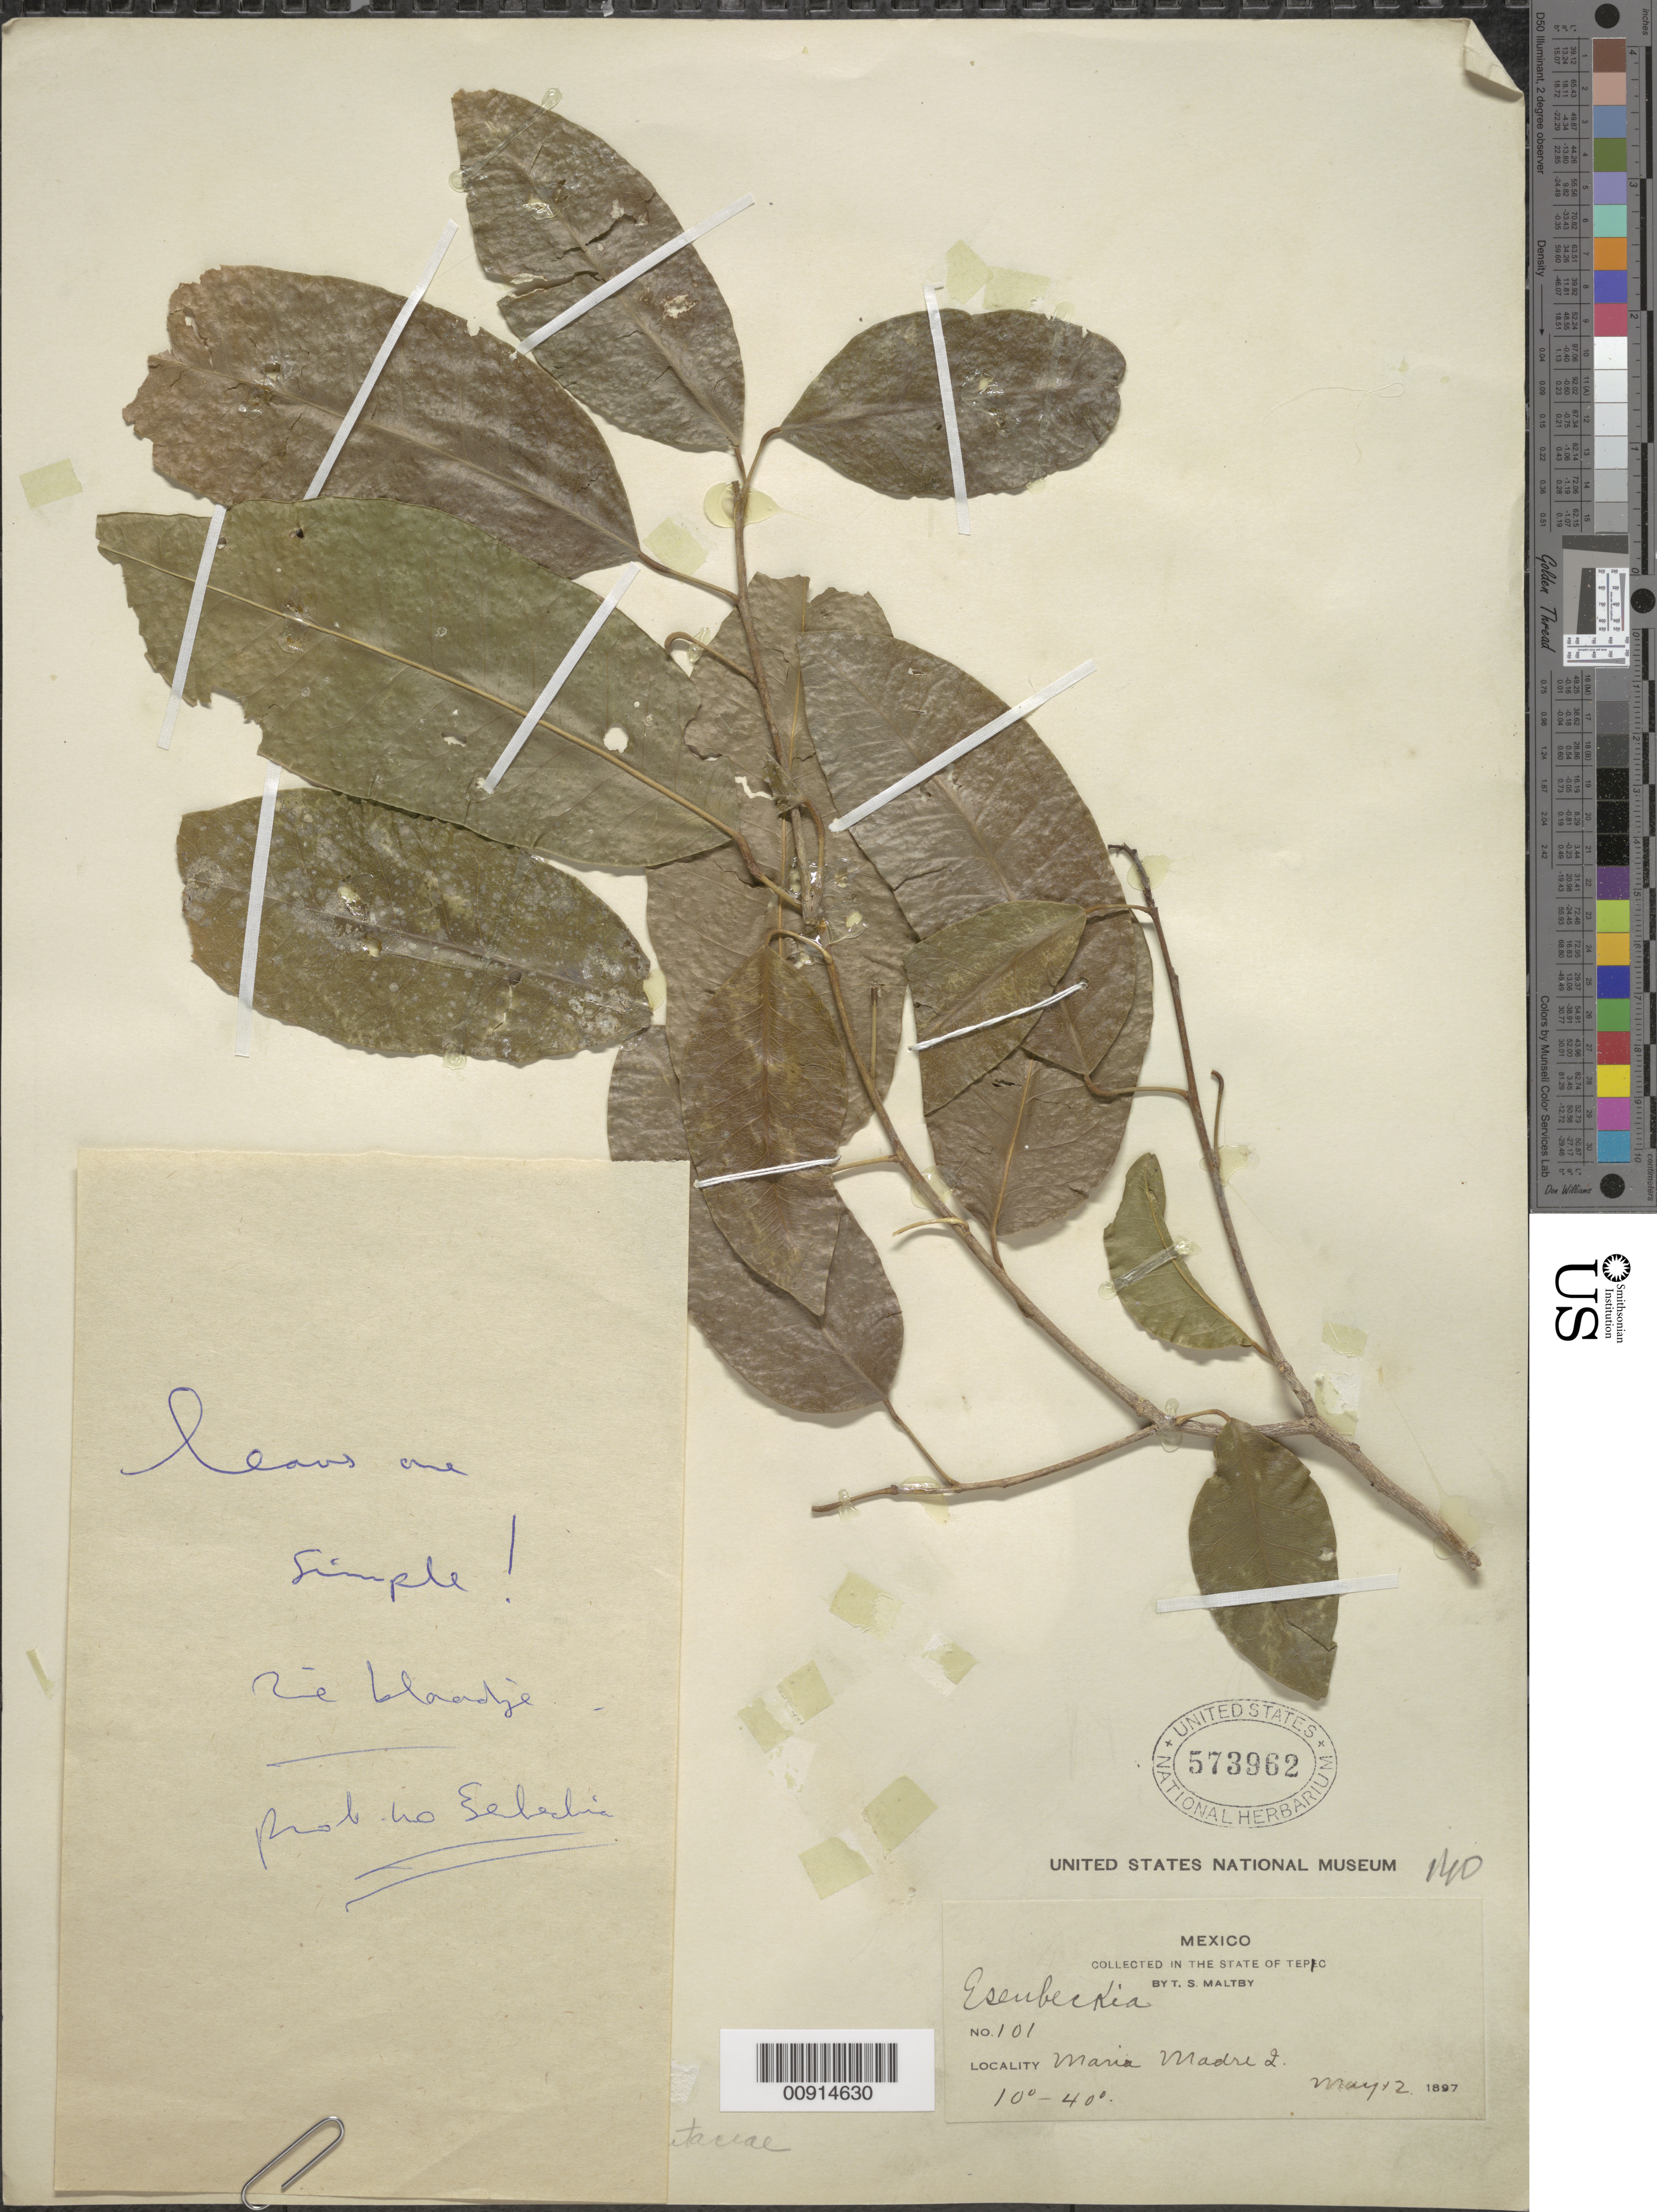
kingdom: Plantae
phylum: Tracheophyta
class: Magnoliopsida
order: Sapindales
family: Rutaceae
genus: Esenbeckia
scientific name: Esenbeckia sp.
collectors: T. S. Maltby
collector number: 101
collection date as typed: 12 May 1897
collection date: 1897-05-12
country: Mexico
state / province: Nayarit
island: Maria Madre I.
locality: Maria Madre Is., State of Tepic.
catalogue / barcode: US 573962